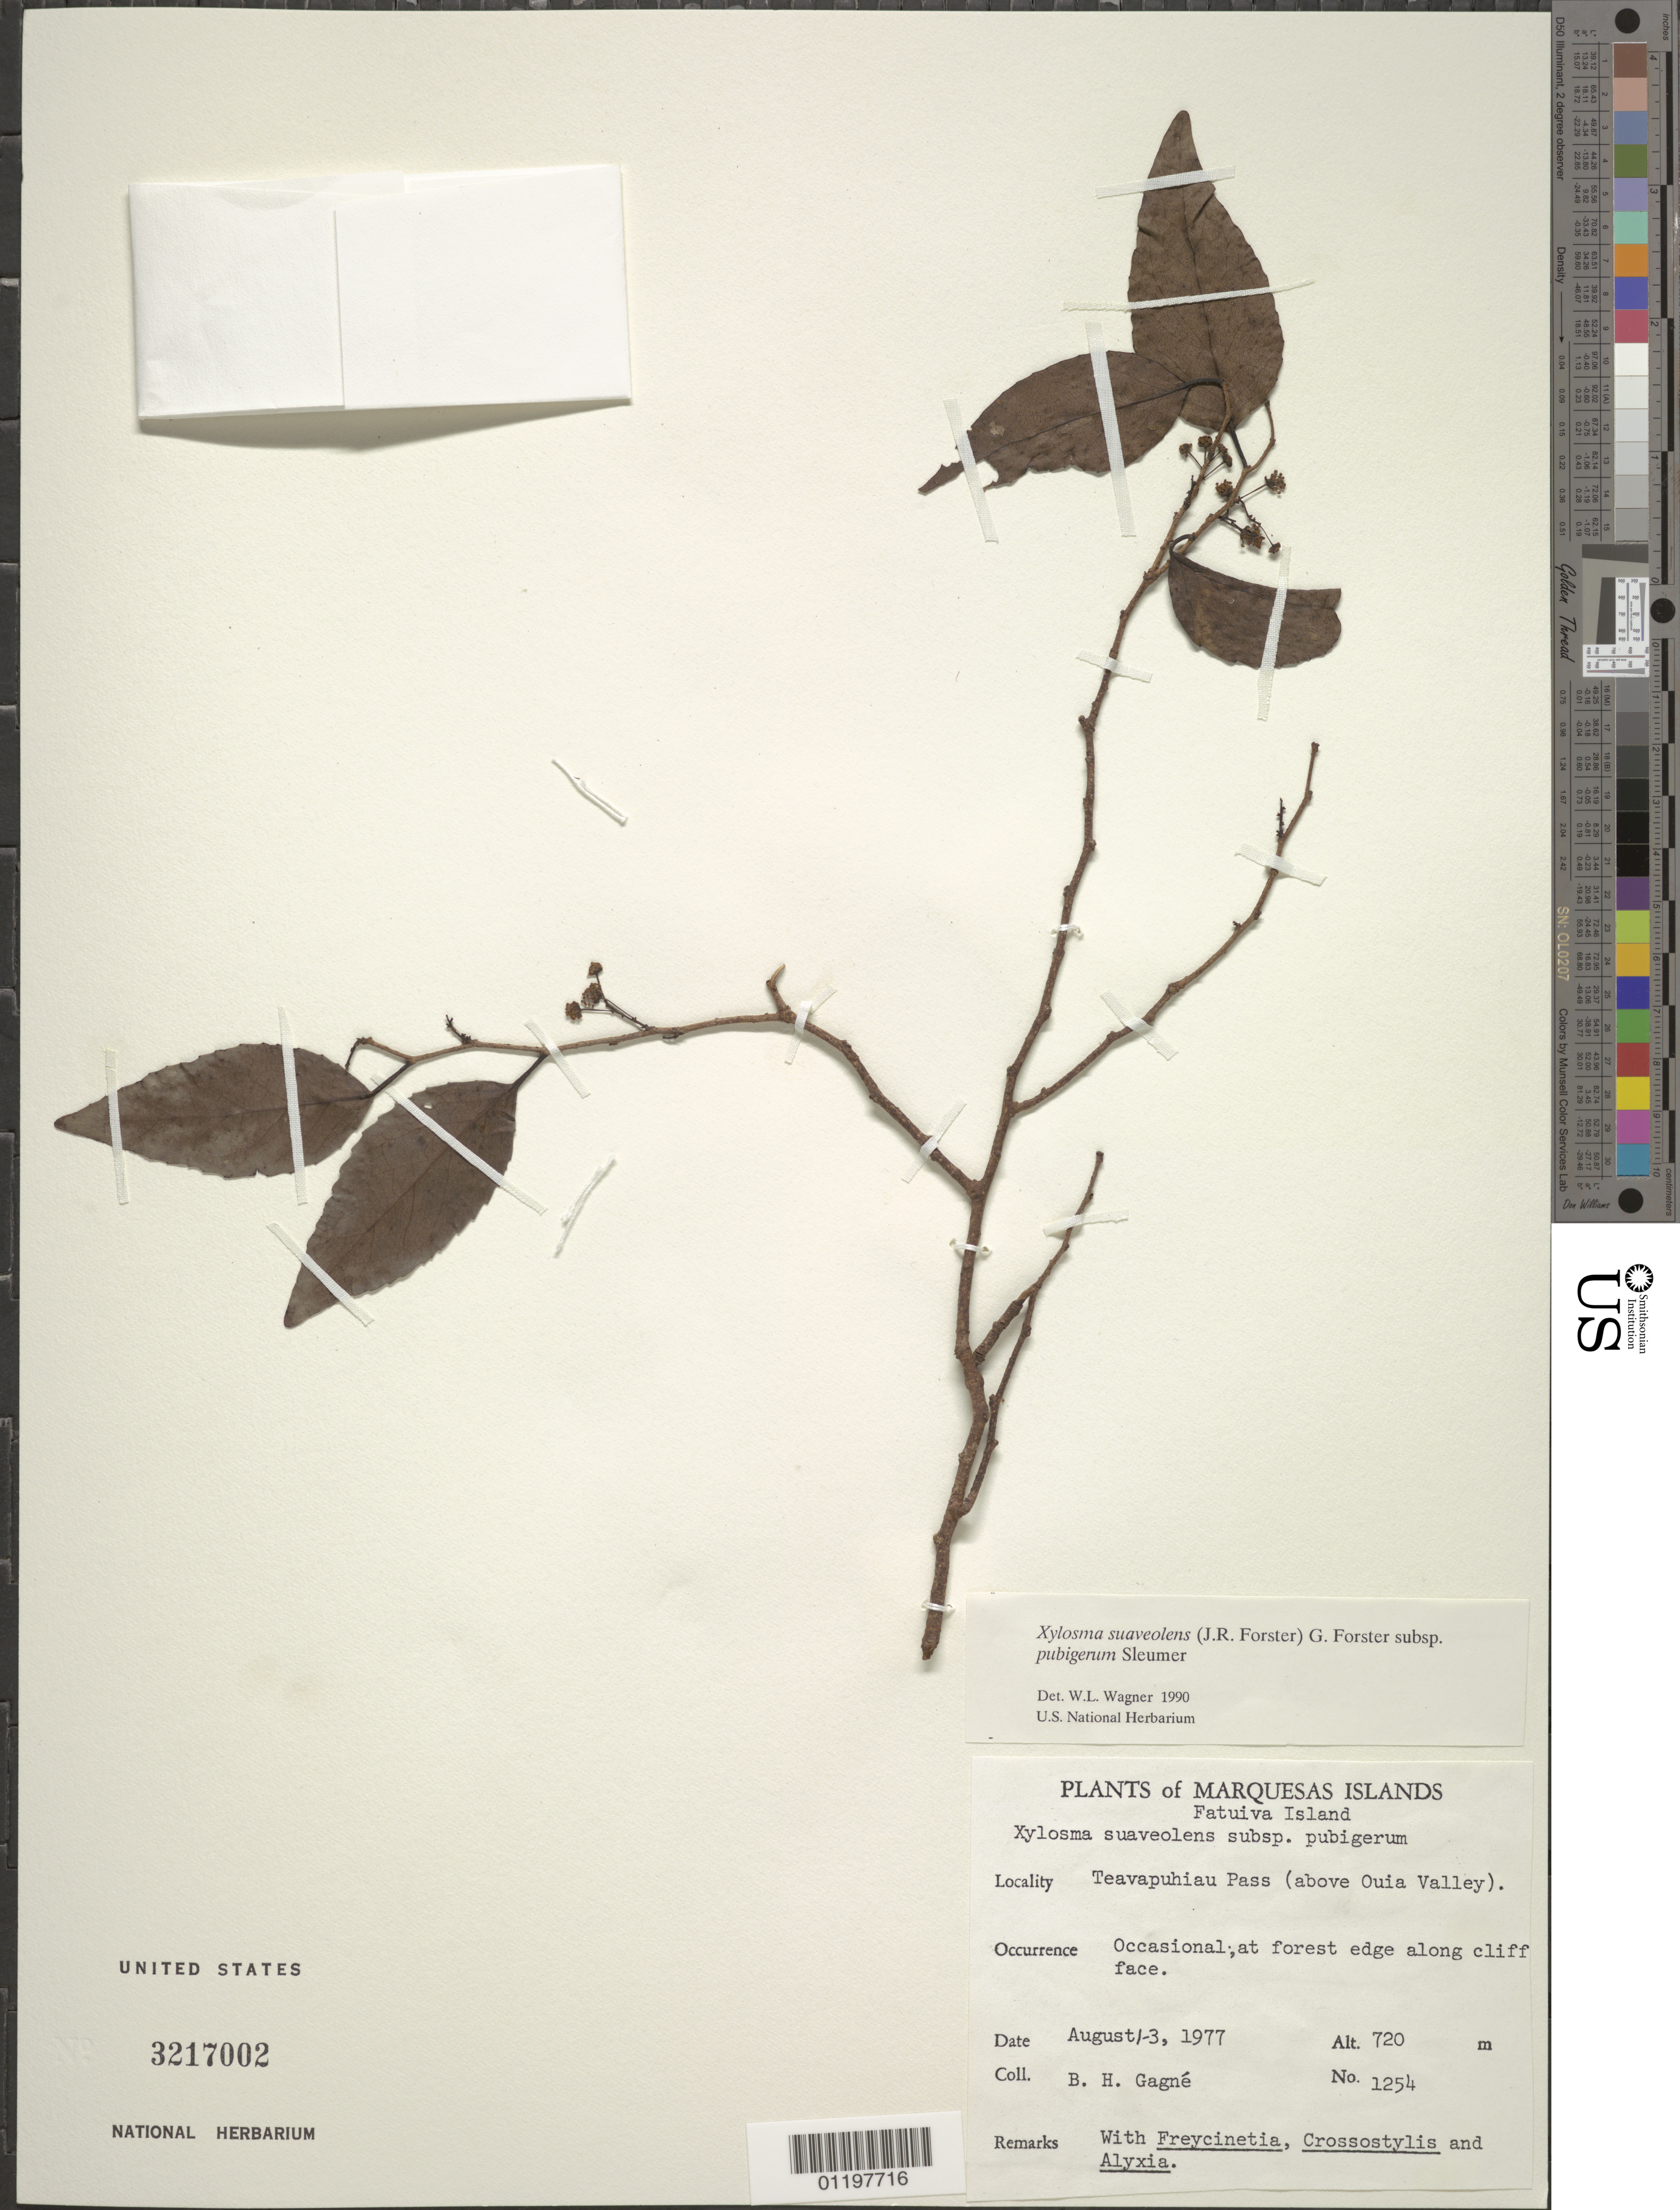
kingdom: Plantae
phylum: Tracheophyta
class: Magnoliopsida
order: Malpighiales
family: Salicaceae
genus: Xylosma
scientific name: Xylosma suaveolens subsp. pubigera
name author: Sleumer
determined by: Wagner, W. L., (BOT), Smithsonian Institution - National Museum of Natural History (UNITED STATES)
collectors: B. H. Gagné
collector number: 1254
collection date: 1977-08-01/1977-08-03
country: French Polynesia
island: Fatu Hiva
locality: Teavapuhiau Pass (above Ouia Valley)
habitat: Occasional at forest edge along cliff face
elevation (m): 720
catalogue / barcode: US 3217002